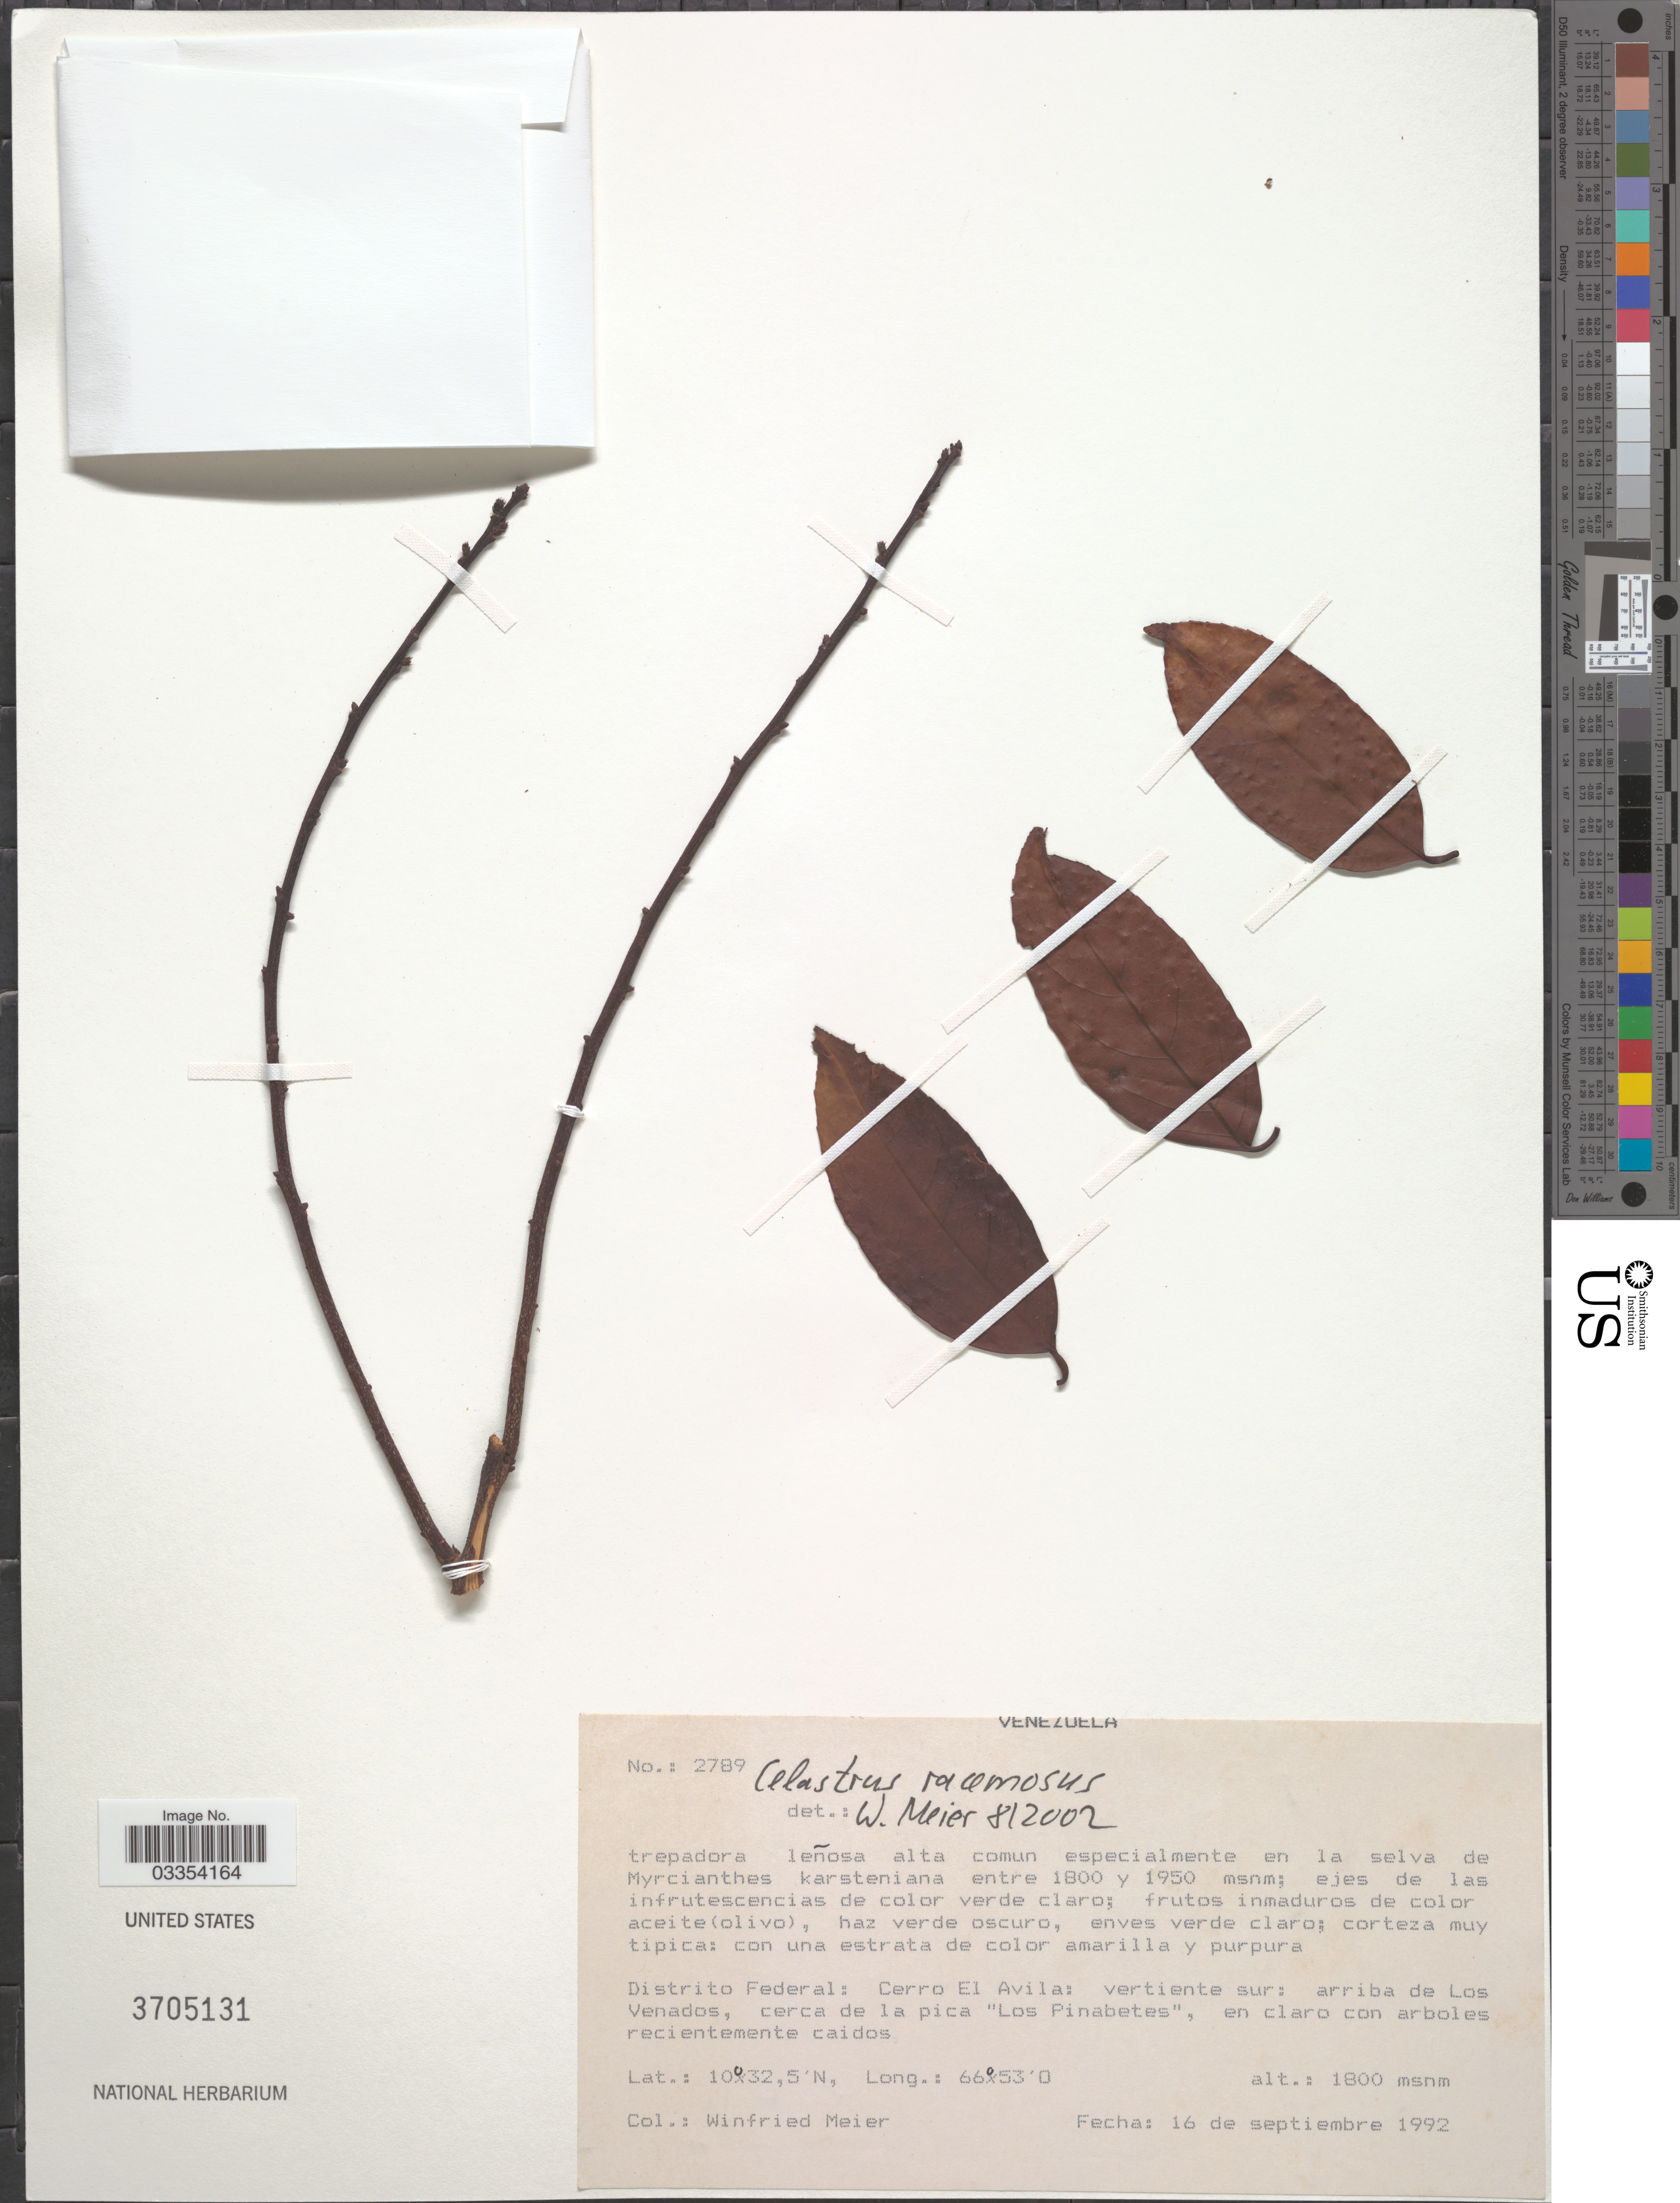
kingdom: Plantae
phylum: Tracheophyta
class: Magnoliopsida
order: Celastrales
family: Celastraceae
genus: Celastrus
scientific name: Celastrus racemosus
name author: Turcz.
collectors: W. Meier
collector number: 2789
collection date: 1992-09-16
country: Venezuela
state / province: Miranda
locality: Distrito Federal: Cerro El Avila: vertiente sur: arriba de Los Venados, cerca de la pica "Los Pintabetes".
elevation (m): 1800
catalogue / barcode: US 3705131